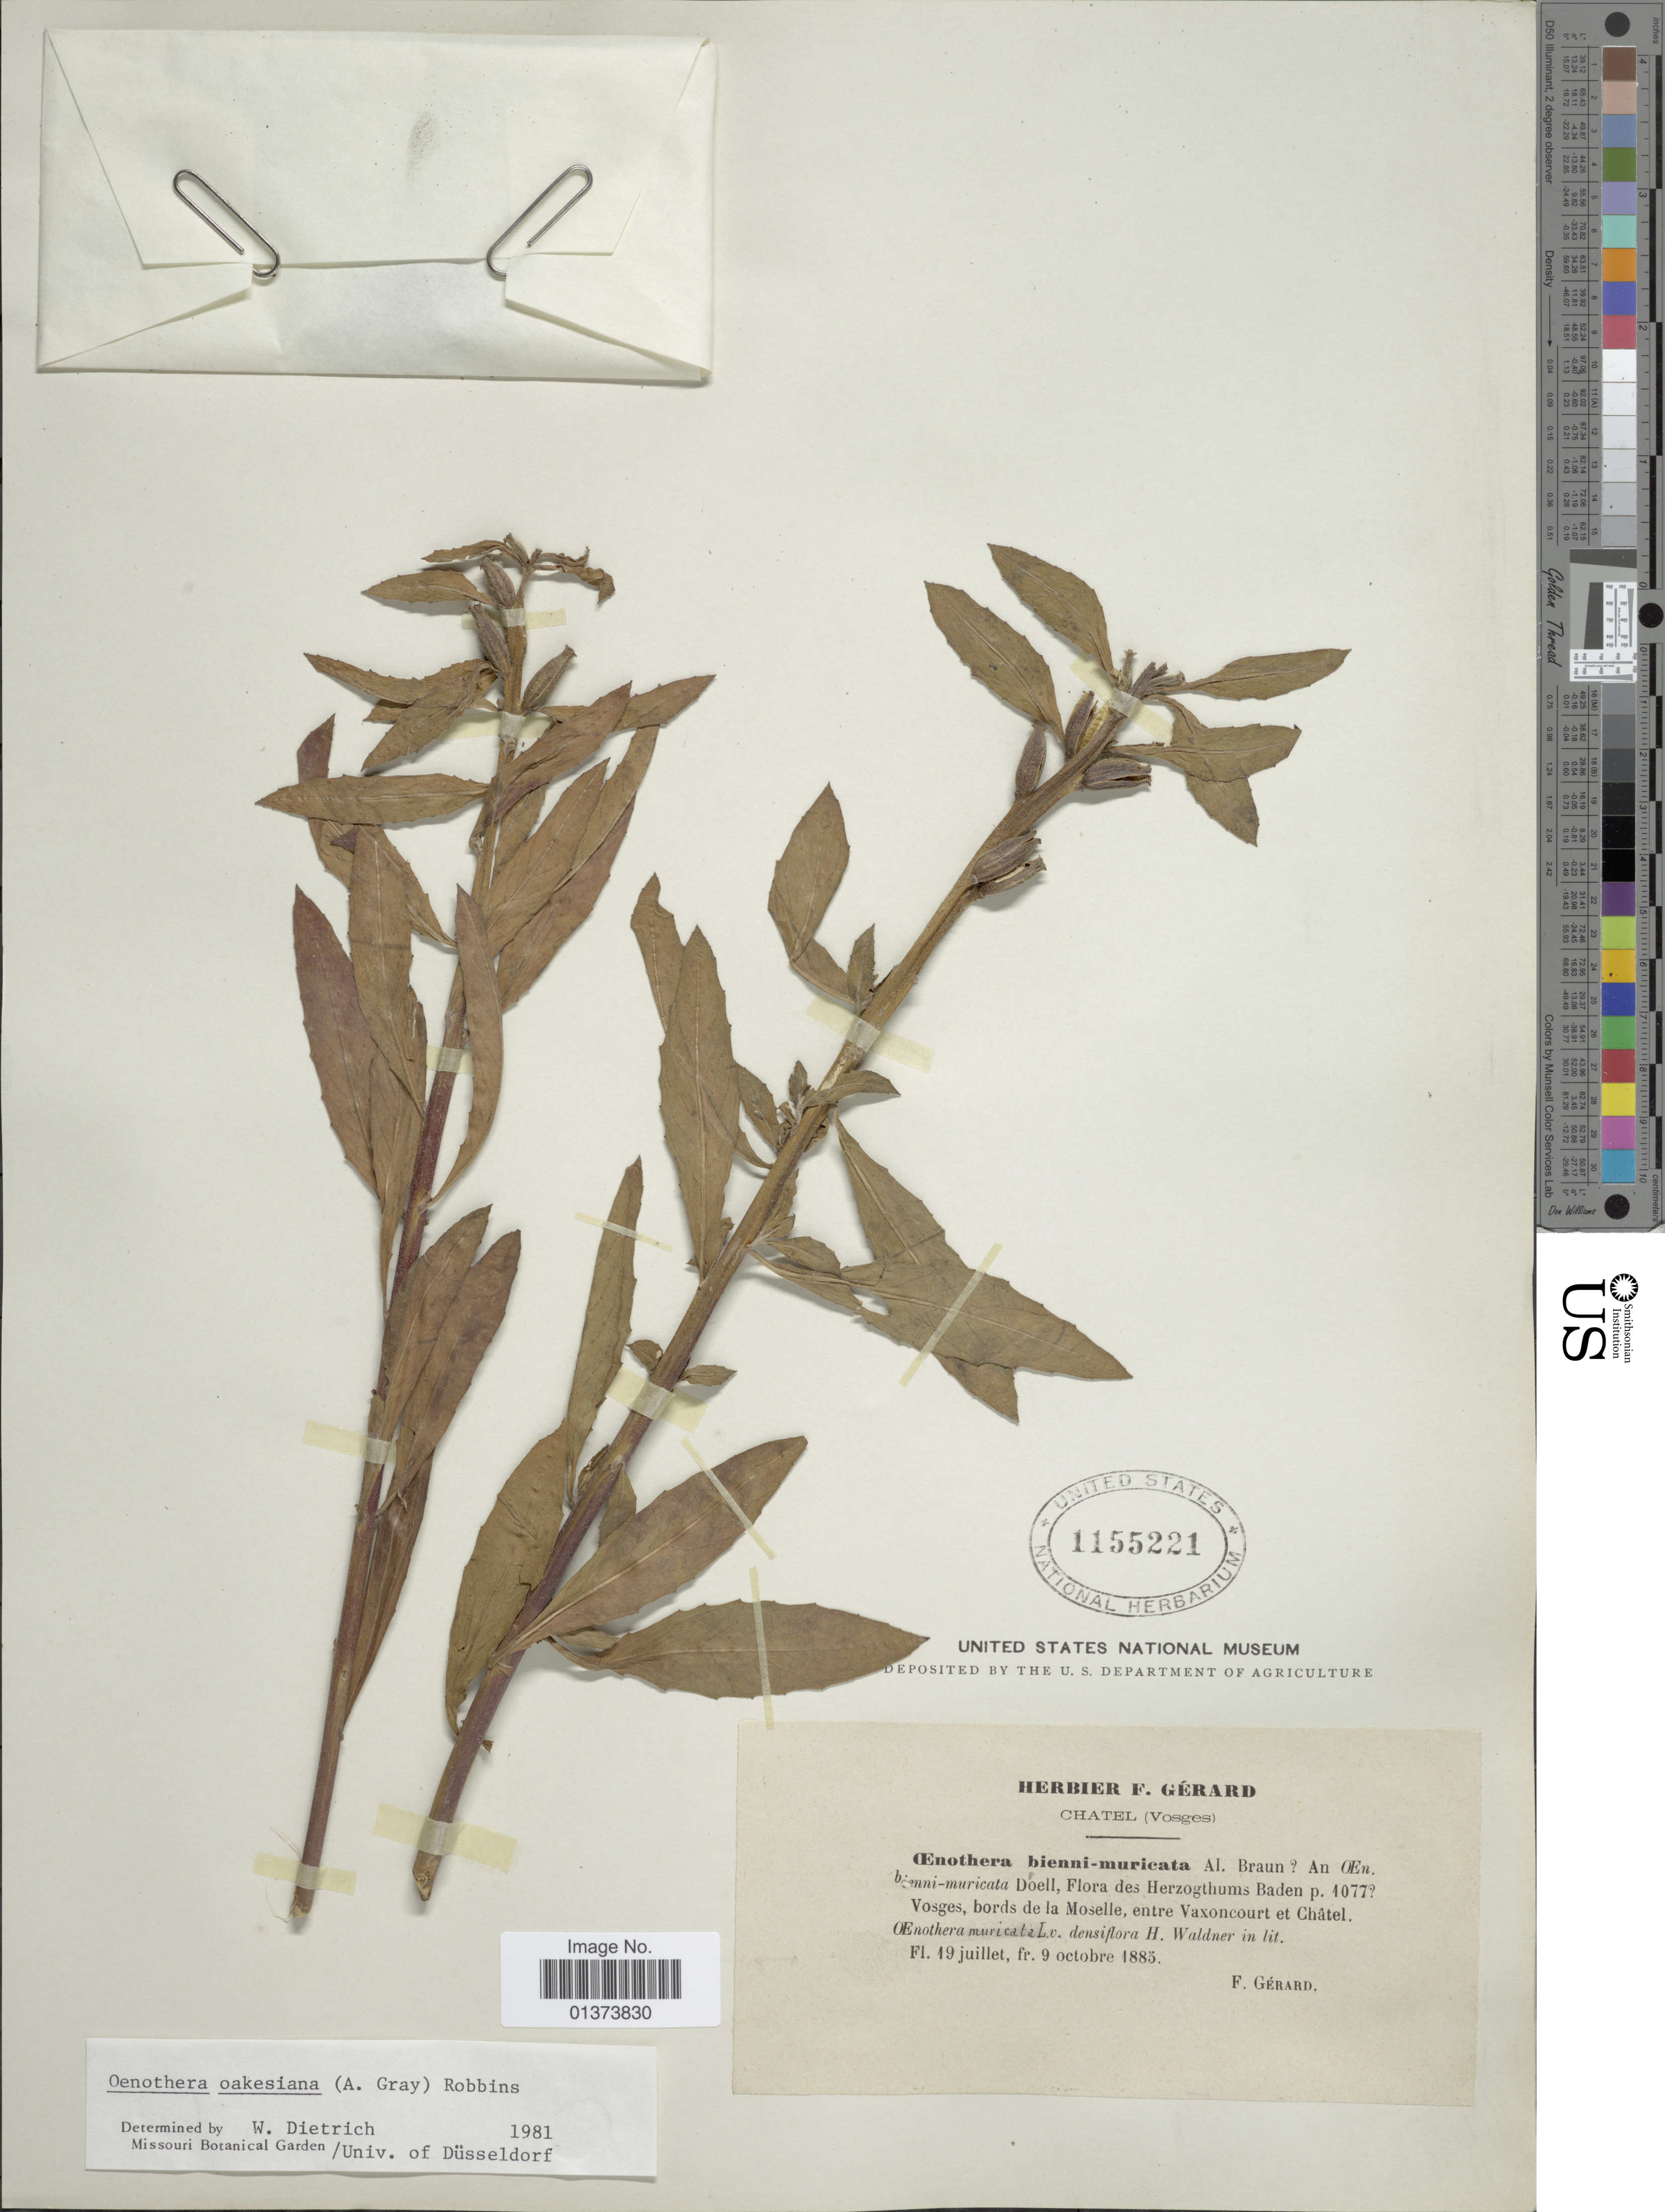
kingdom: Plantae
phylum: Tracheophyta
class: Magnoliopsida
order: Myrtales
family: Onagraceae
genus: Oenothera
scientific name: Oenothera oakesiana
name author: (A. Gray) J.W. Robbins ex S. Watson & J.M. Coult.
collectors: F. Gérard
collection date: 1885-07-19/1885-10-09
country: France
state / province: Grand Est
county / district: Vosges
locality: Vosges, bords de la Moselle, entre Vaxoncourt et Chatel.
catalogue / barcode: US 1155221